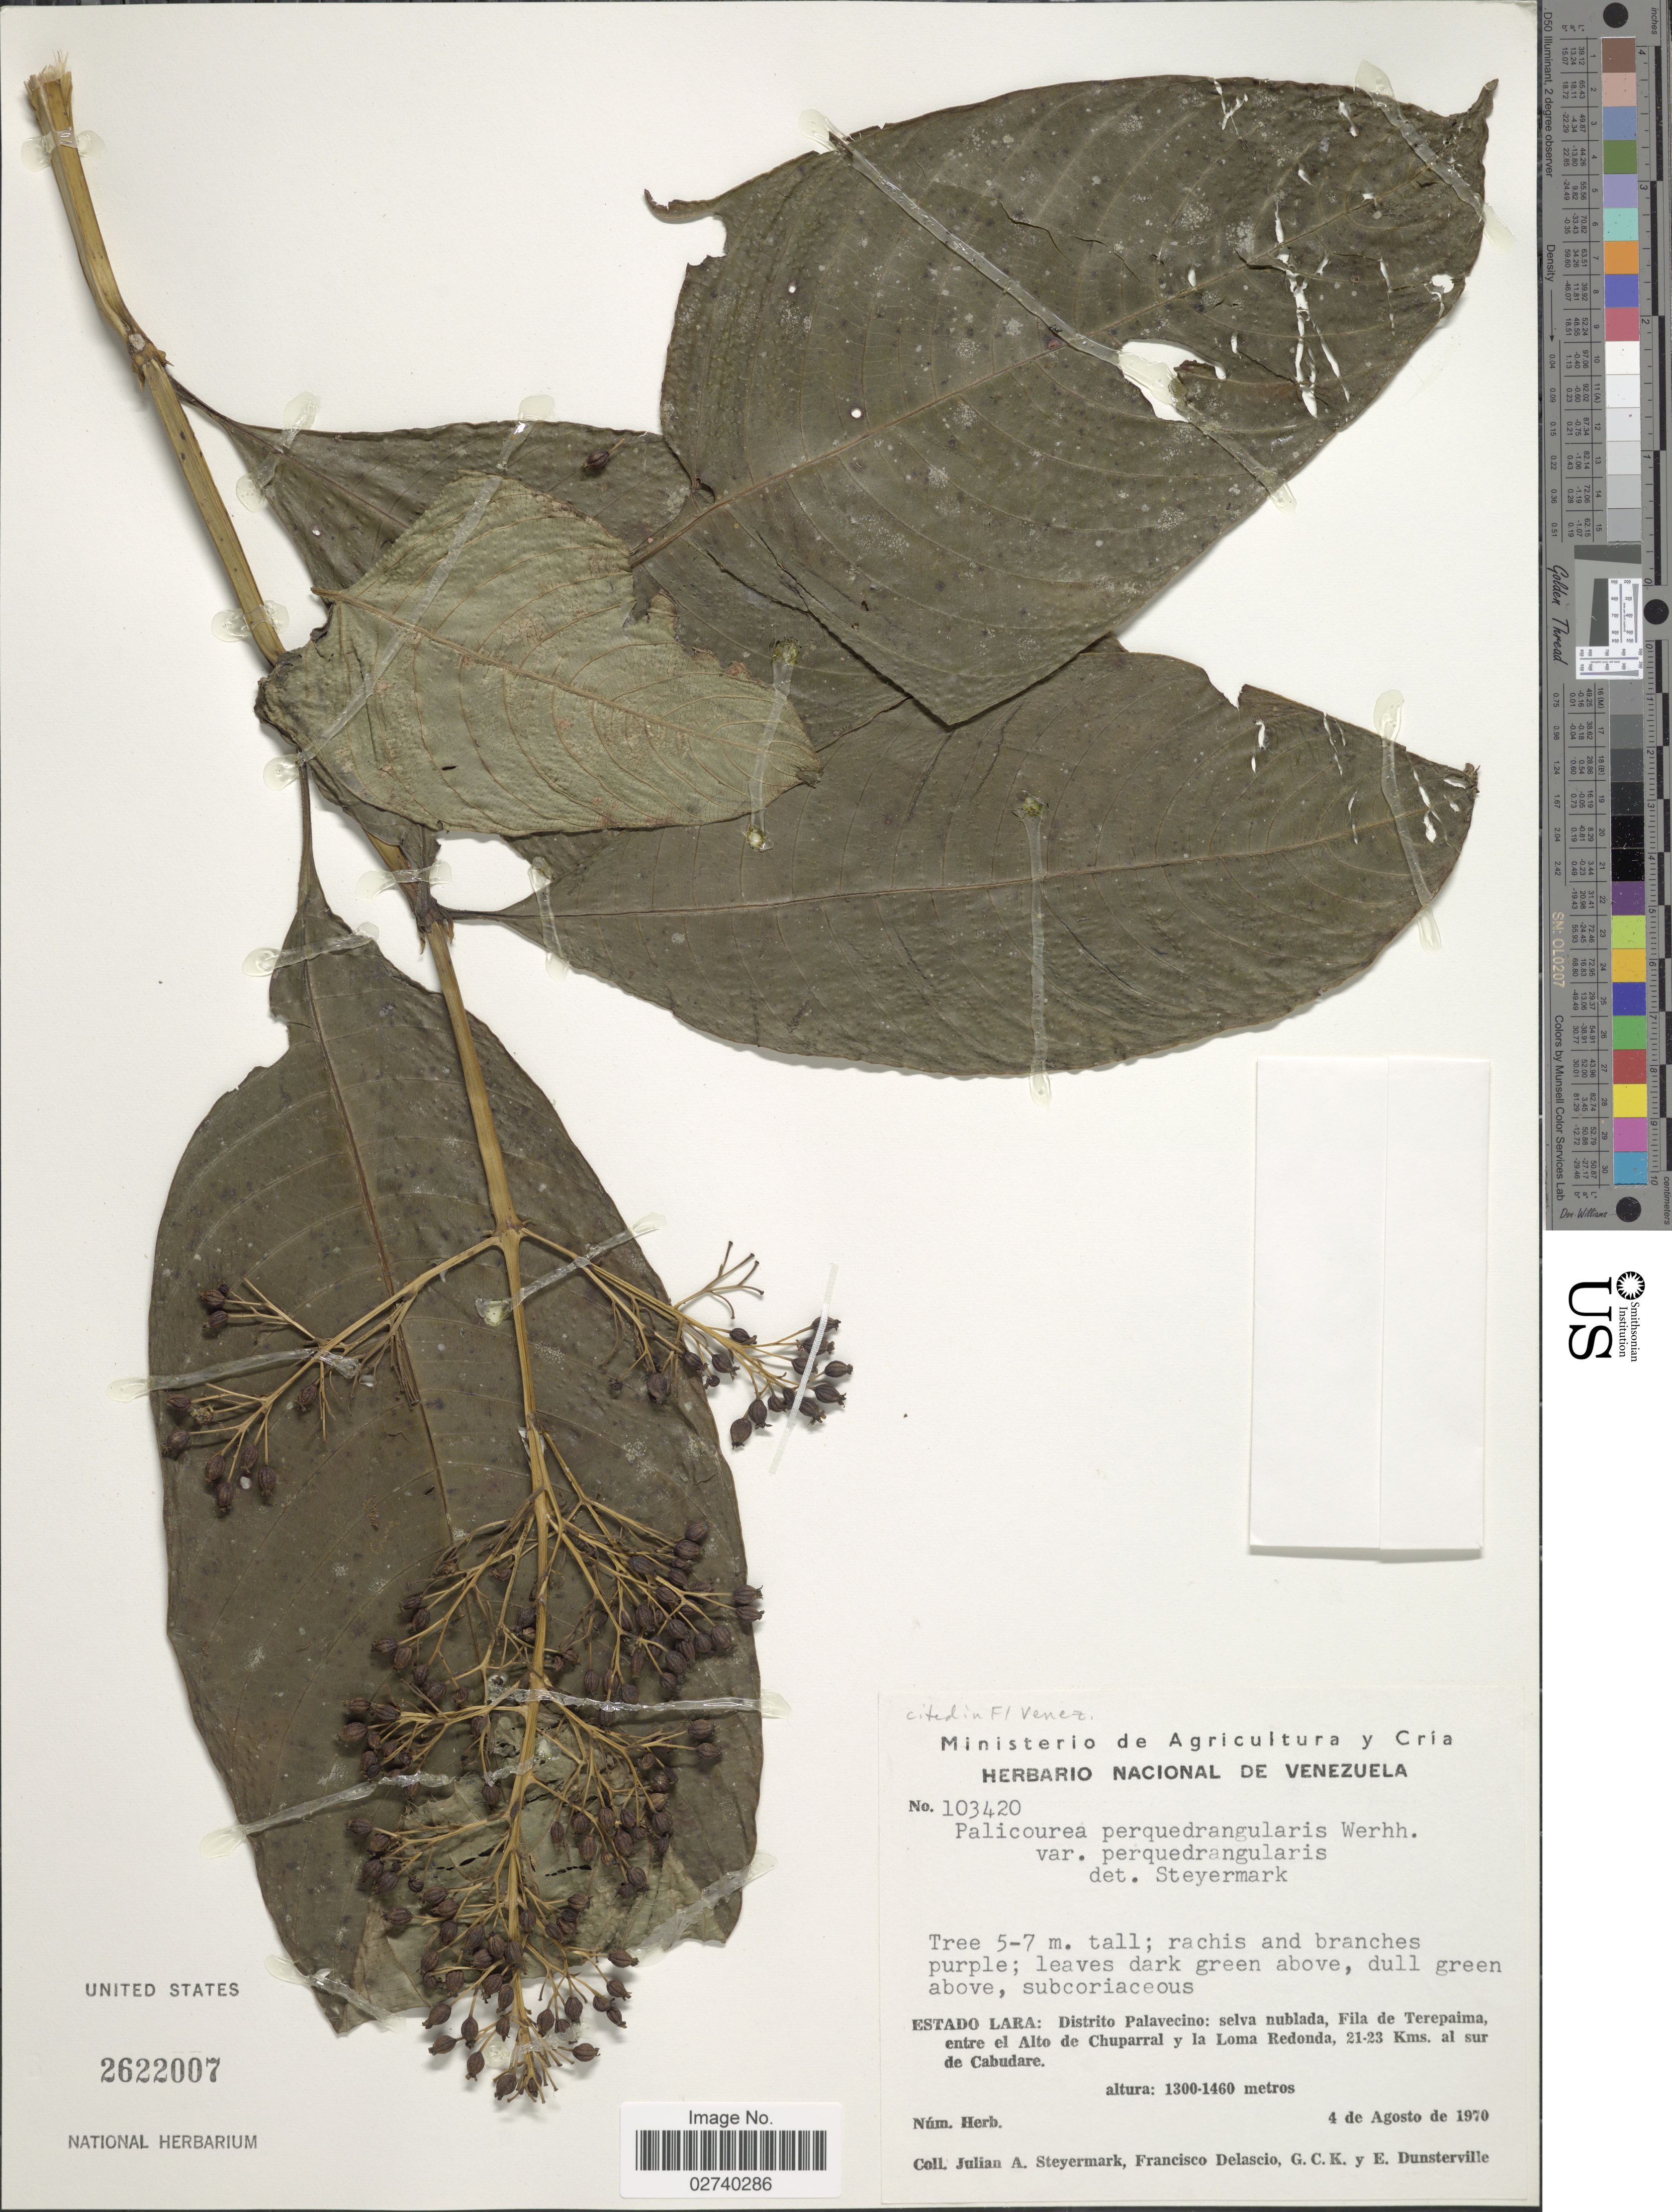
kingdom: Plantae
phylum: Tracheophyta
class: Magnoliopsida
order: Gentianales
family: Rubiaceae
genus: Palicourea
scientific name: Palicourea perquadrangularis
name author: Wernham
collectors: J. Steyermark, F. Delascio, G. C. K. Dunsterville & E. Dunsterville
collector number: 103420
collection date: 1970-08-04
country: Venezuela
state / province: Lara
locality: Distrito Palavecino: selva nublada, Fila de Terepaima, entre el Alto de Chuparral y la Loma Redonda, 21-23 Kms. al sur de Cabudare.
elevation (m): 1300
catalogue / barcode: US 2622007